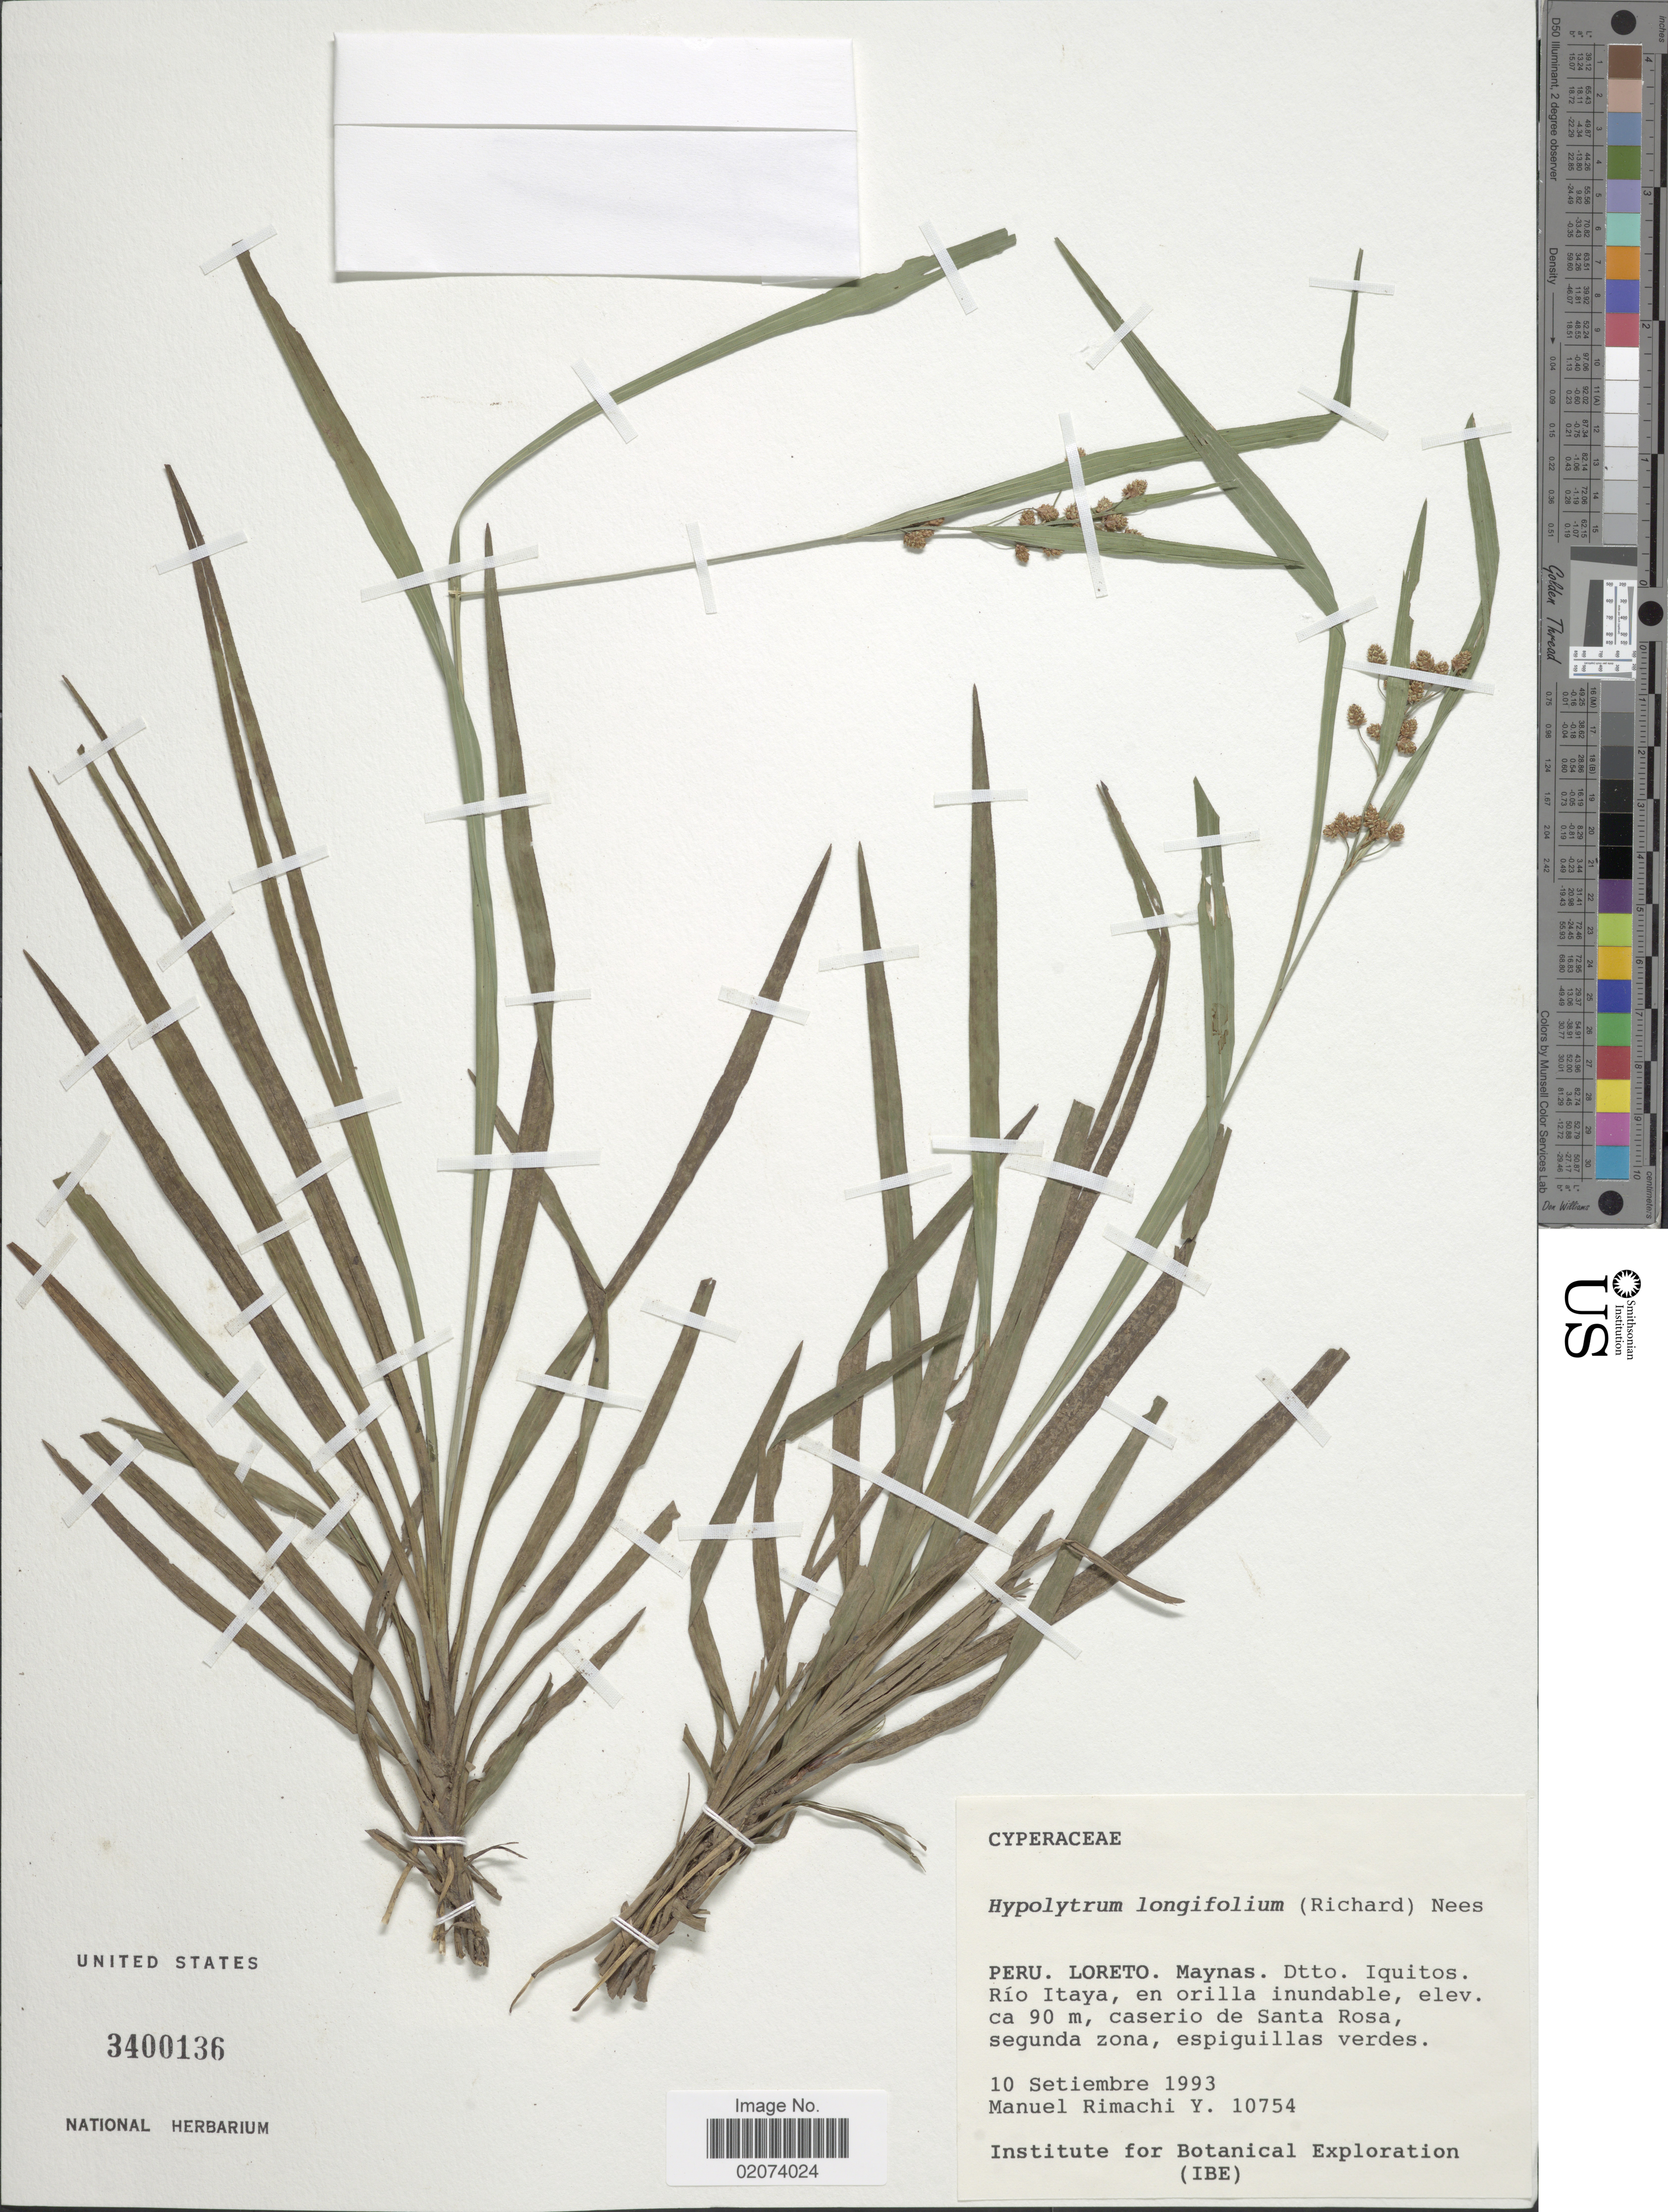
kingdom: Plantae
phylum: Tracheophyta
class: Liliopsida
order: Poales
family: Cyperaceae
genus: Hypolytrum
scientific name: Hypolytrum longifolium subsp. longifolium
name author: (Rich.) Nees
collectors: M. Rimachi Y.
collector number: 10754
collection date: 1993-09-10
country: Peru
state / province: Loreto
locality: Maynas, Dtto Iquitos, Rio Itaya, caserio de Santa Rosa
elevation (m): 90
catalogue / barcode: US 3400136